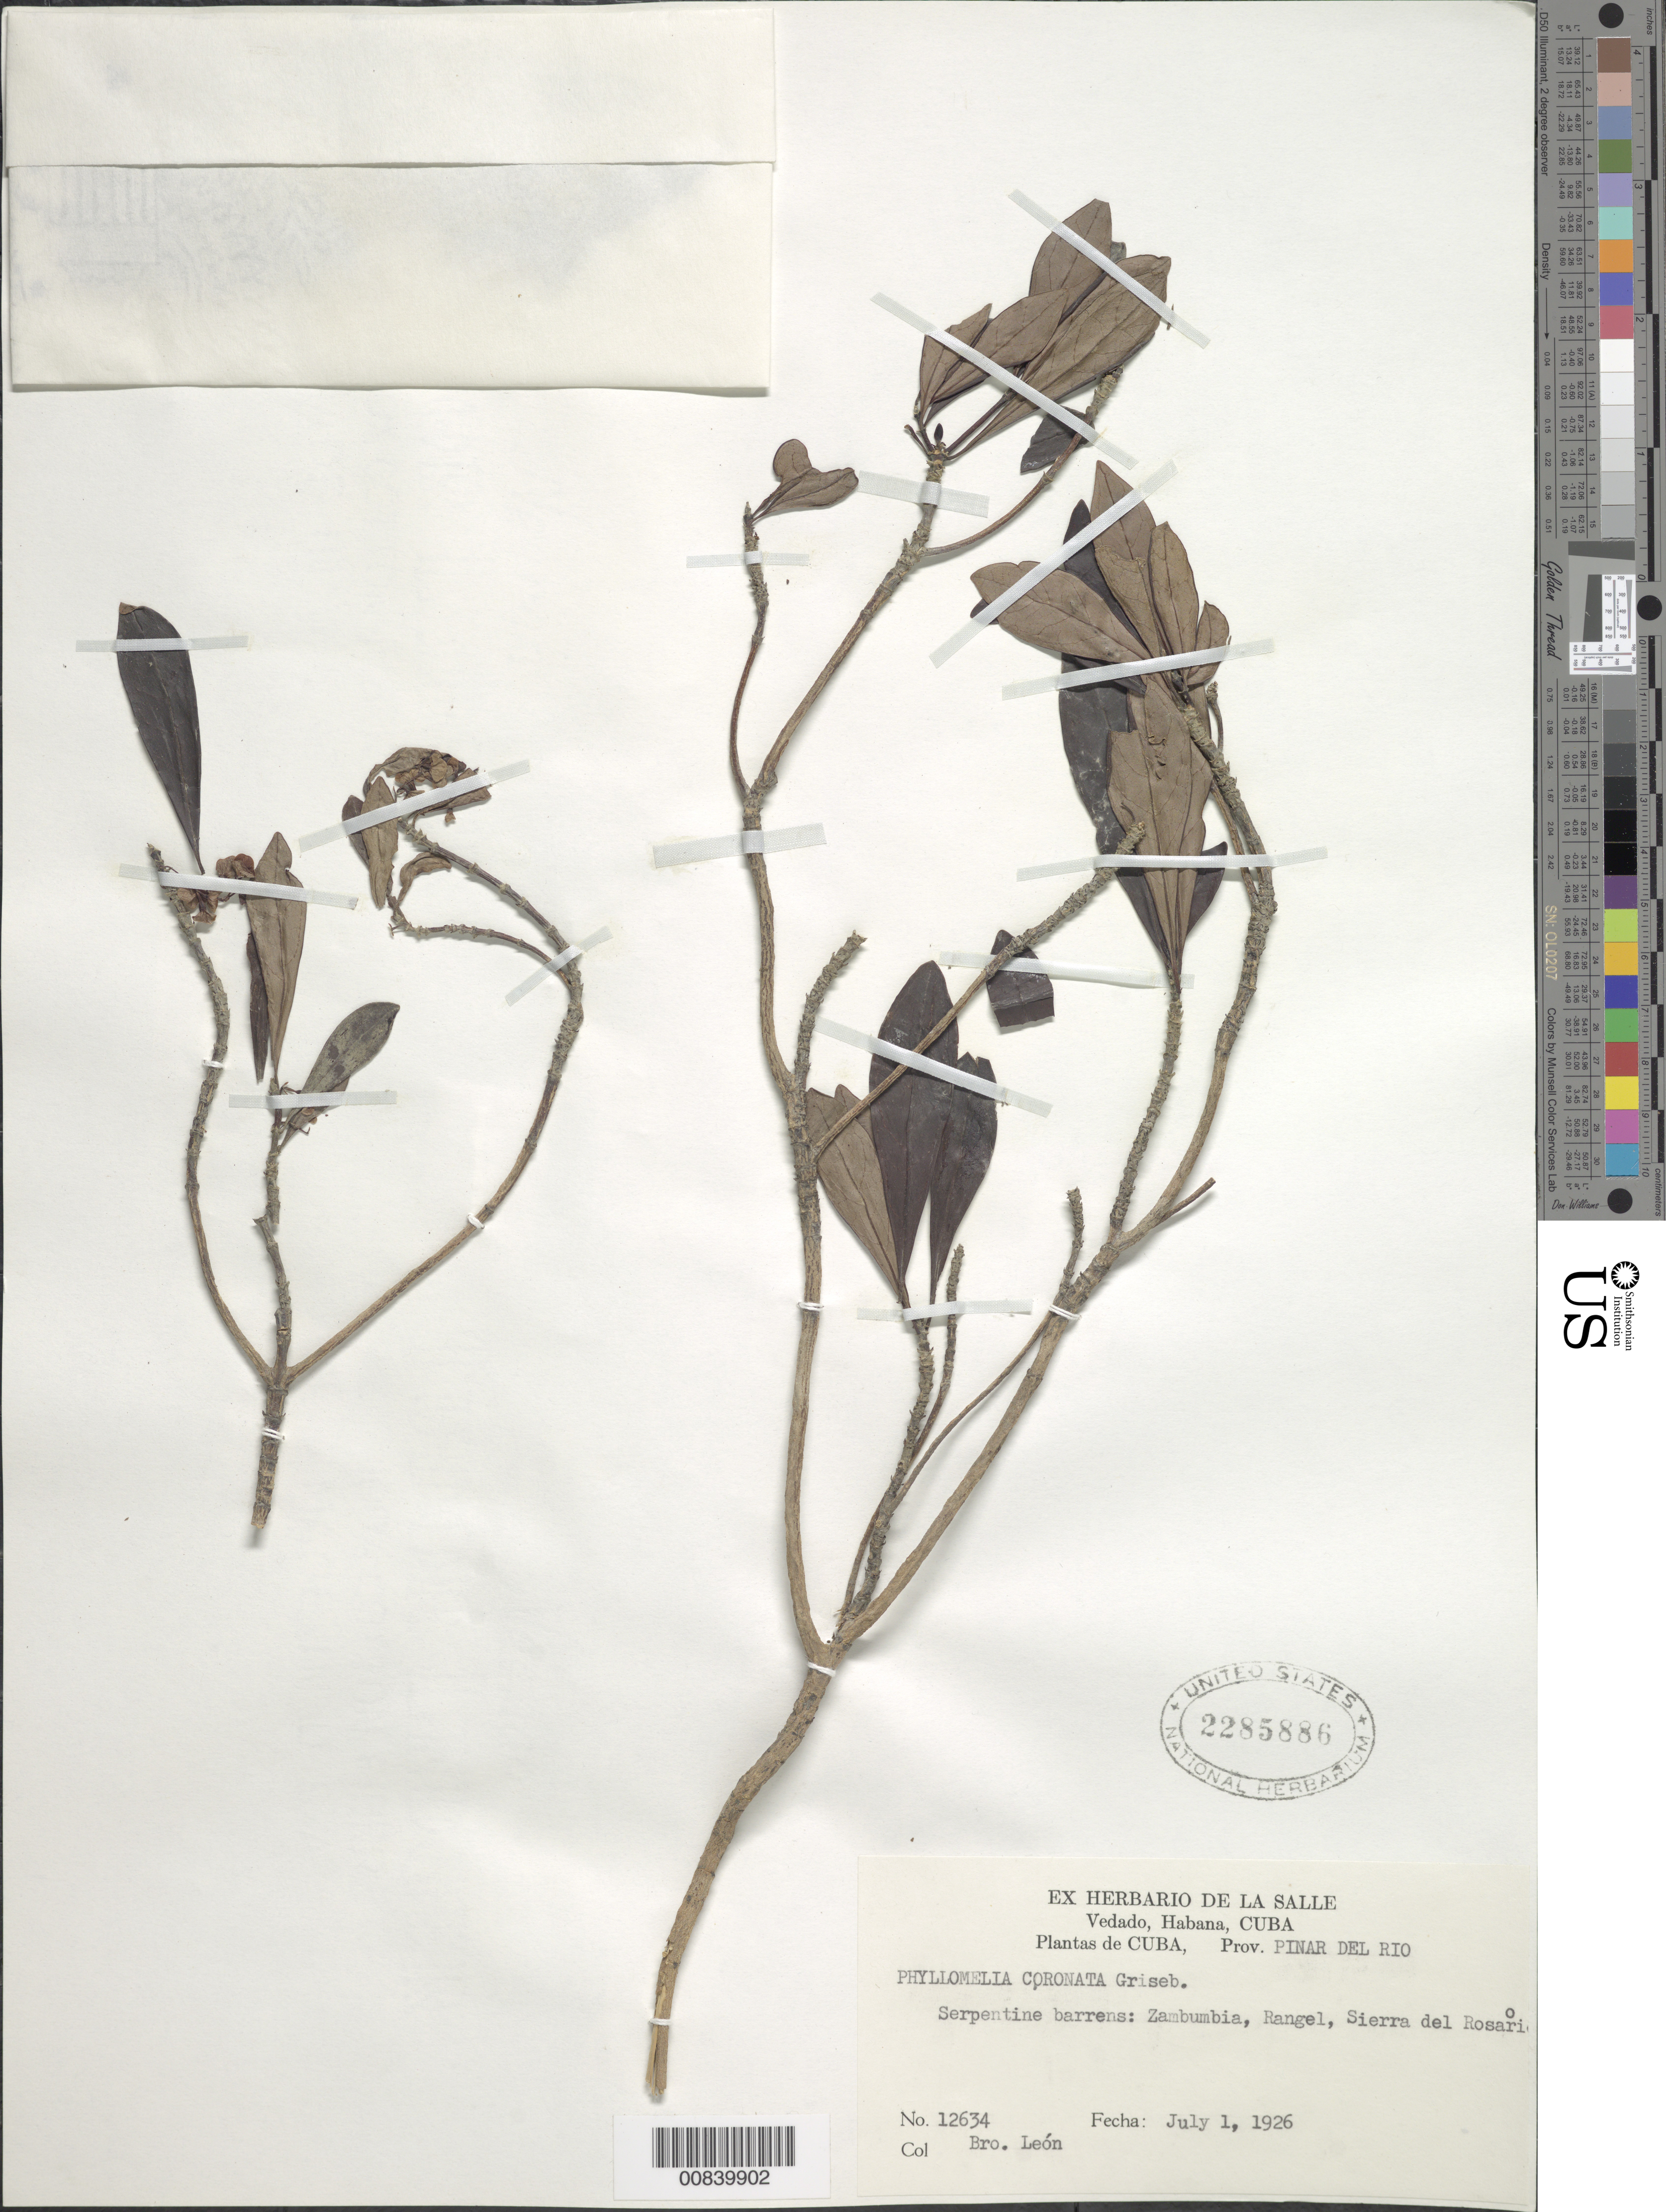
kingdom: Plantae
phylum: Tracheophyta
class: Magnoliopsida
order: Gentianales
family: Rubiaceae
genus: Phyllomelia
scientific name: Phyllomelia coronata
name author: Griseb.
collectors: Bro. León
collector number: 12634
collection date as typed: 01 Jul 1926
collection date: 1926-07-01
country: Cuba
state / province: Pinar del Río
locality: Zambumbia, Rangel, Sierra del Rosario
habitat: Serpentine barrens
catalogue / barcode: US 2285886